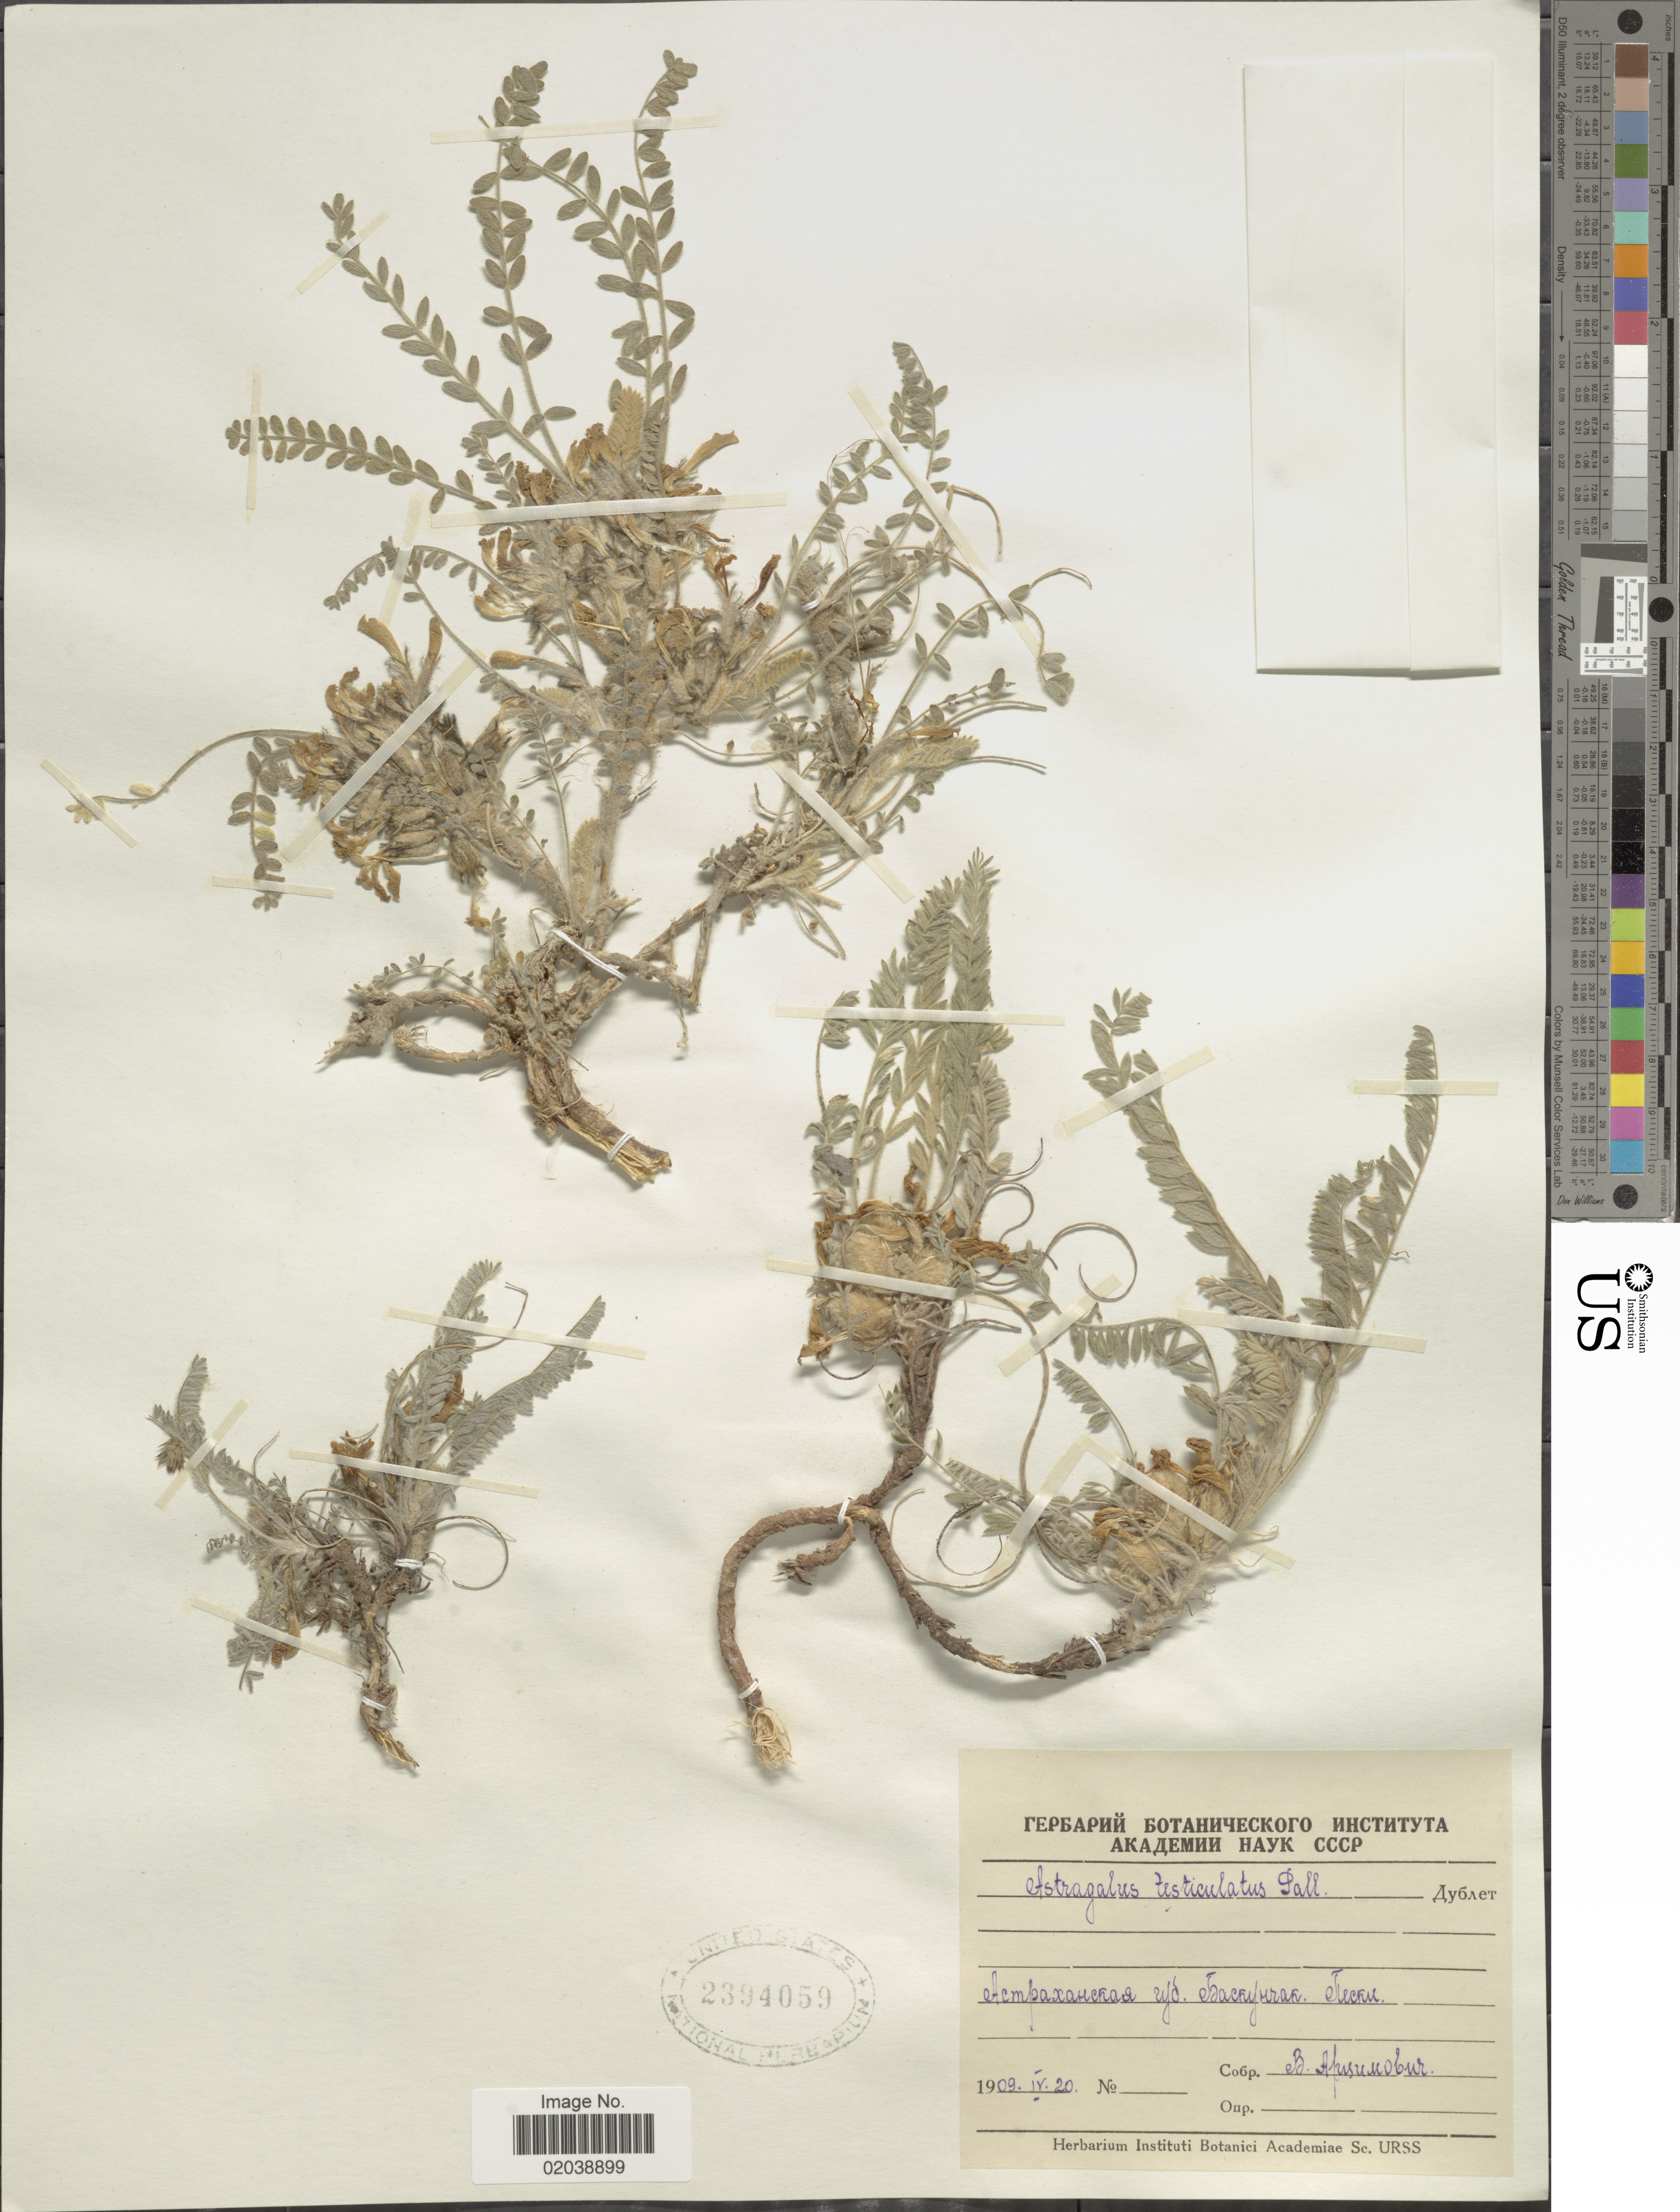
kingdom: Plantae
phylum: Tracheophyta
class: Magnoliopsida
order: Fabales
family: Fabaceae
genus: Astragalus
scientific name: Astragalus testiculatus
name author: Pall.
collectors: V. Artsumovich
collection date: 1909-04-20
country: Russian Federation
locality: Baskunchak, Astrakhan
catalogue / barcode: US 2394059